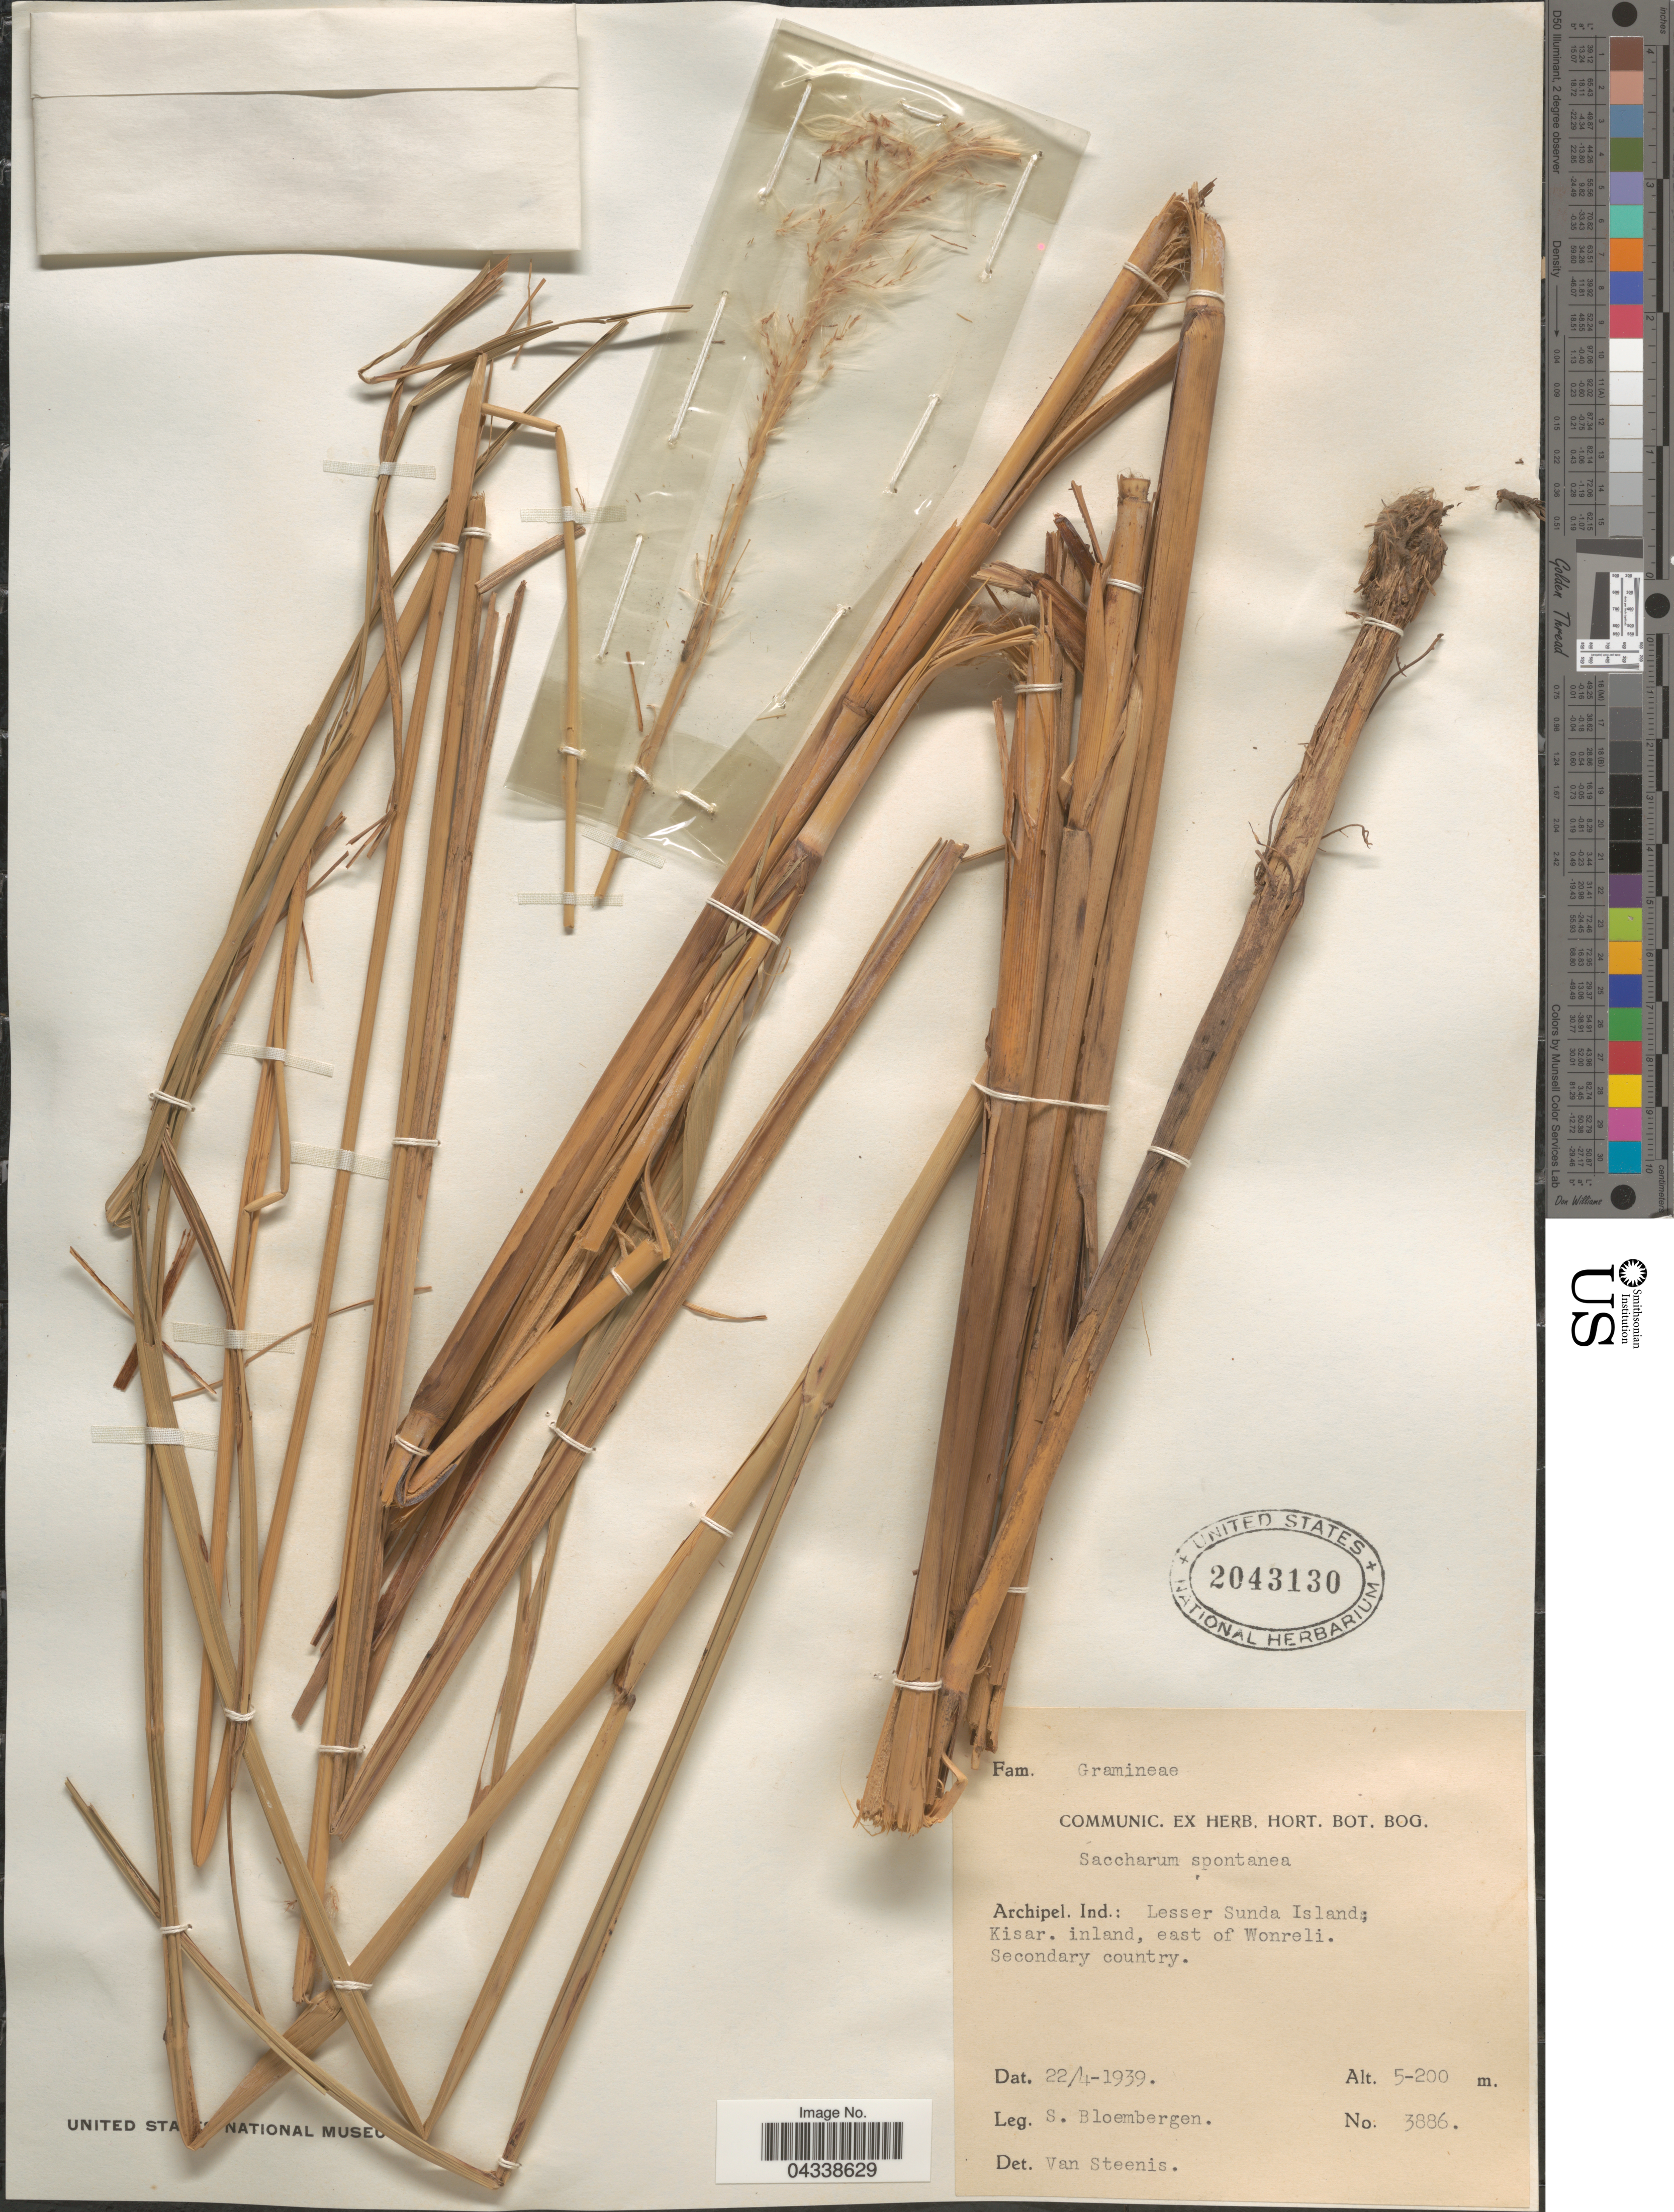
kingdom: Plantae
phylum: Tracheophyta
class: Liliopsida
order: Poales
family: Poaceae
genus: Saccharum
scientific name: Saccharum spontaneum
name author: L.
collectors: S. Bloembergen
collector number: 3886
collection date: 1939-04-22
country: Indonesia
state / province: Nusa Tenggara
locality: Archipel. Ind.: Lesser Sunda Island; Kisar. inland, east of Wonreli.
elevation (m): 5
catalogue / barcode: US 2043130